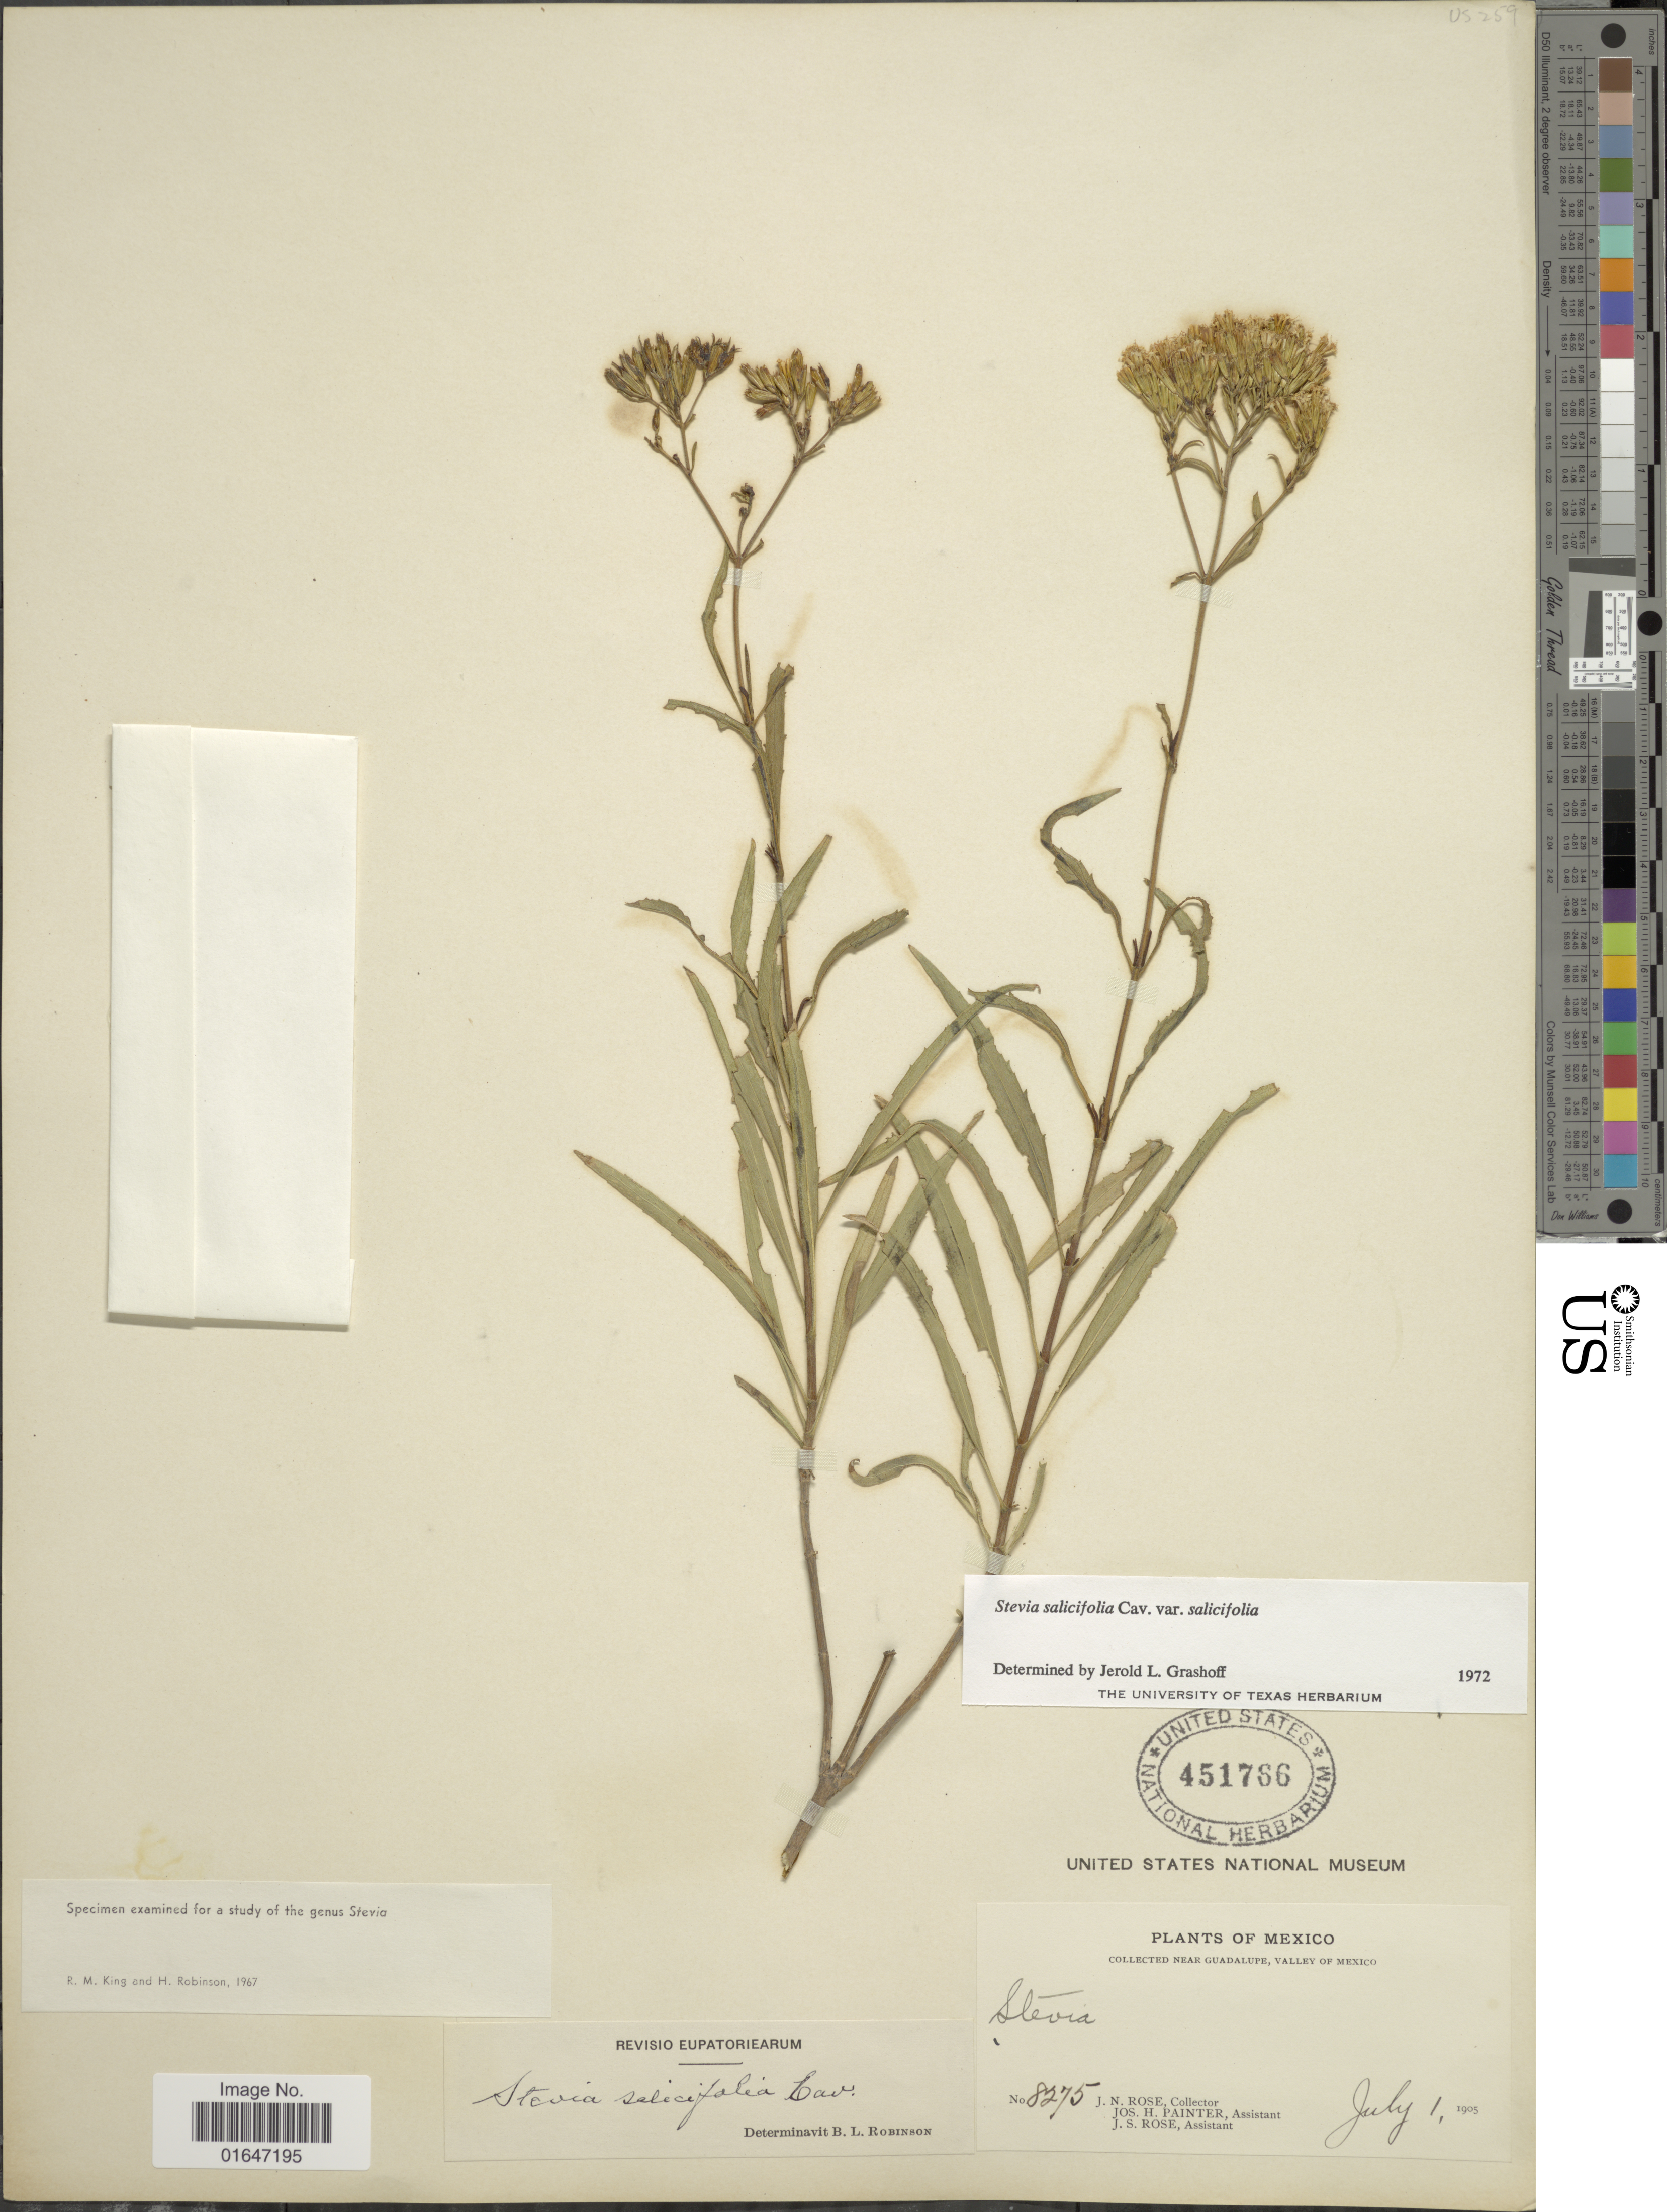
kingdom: Plantae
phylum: Tracheophyta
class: Magnoliopsida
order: Asterales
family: Asteraceae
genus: Stevia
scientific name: Stevia salicifolia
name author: Cav.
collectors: J. N. Rose, J. H. Painter & J. S. Rose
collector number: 8275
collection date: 1905-07-01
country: Mexico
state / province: Baja California Norte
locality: Near Guadalupe, Valley of Mexico.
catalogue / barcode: US 451766